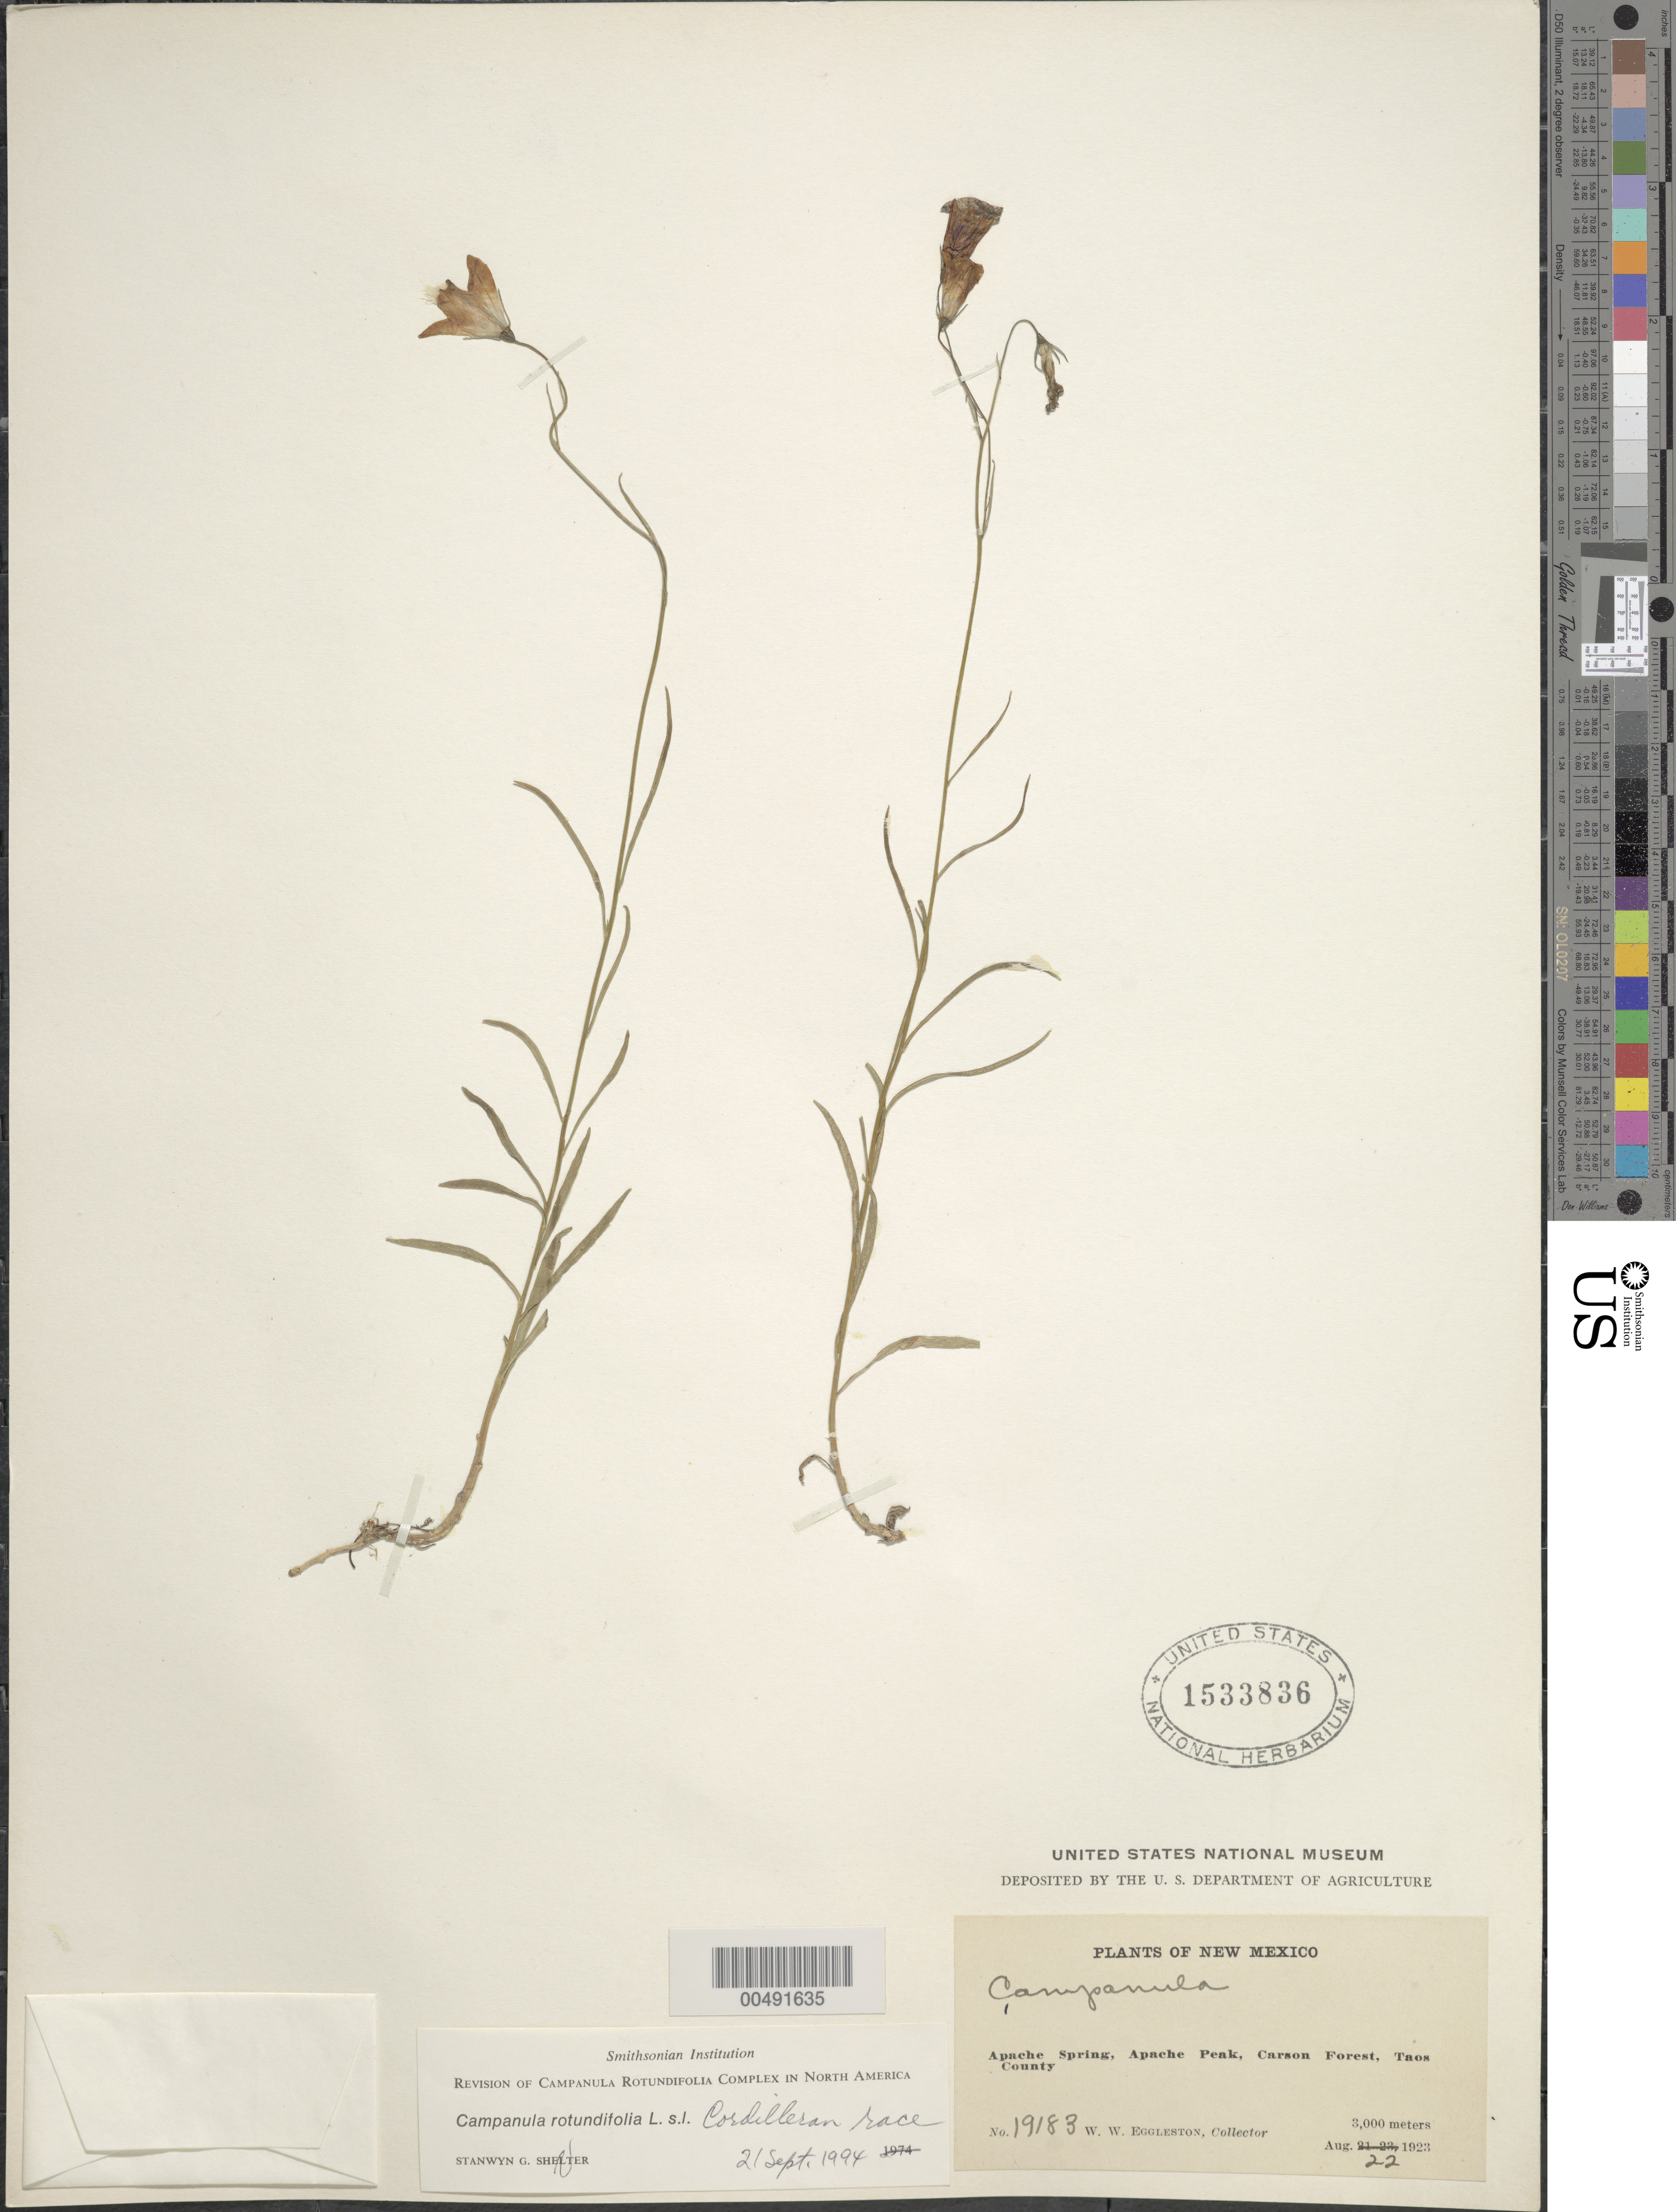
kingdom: Plantae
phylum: Tracheophyta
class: Magnoliopsida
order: Asterales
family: Campanulaceae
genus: Campanula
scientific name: Campanula rotundifolia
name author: L.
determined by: Shetler, Stanwyn G., (US), NMNH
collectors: W. W. Eggleston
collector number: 19183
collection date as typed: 22 Aug 1923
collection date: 1923-08-22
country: United States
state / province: New Mexico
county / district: Taos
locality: Apache Spring, Apache Peak, Carson Forest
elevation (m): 3000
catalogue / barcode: US 1533836